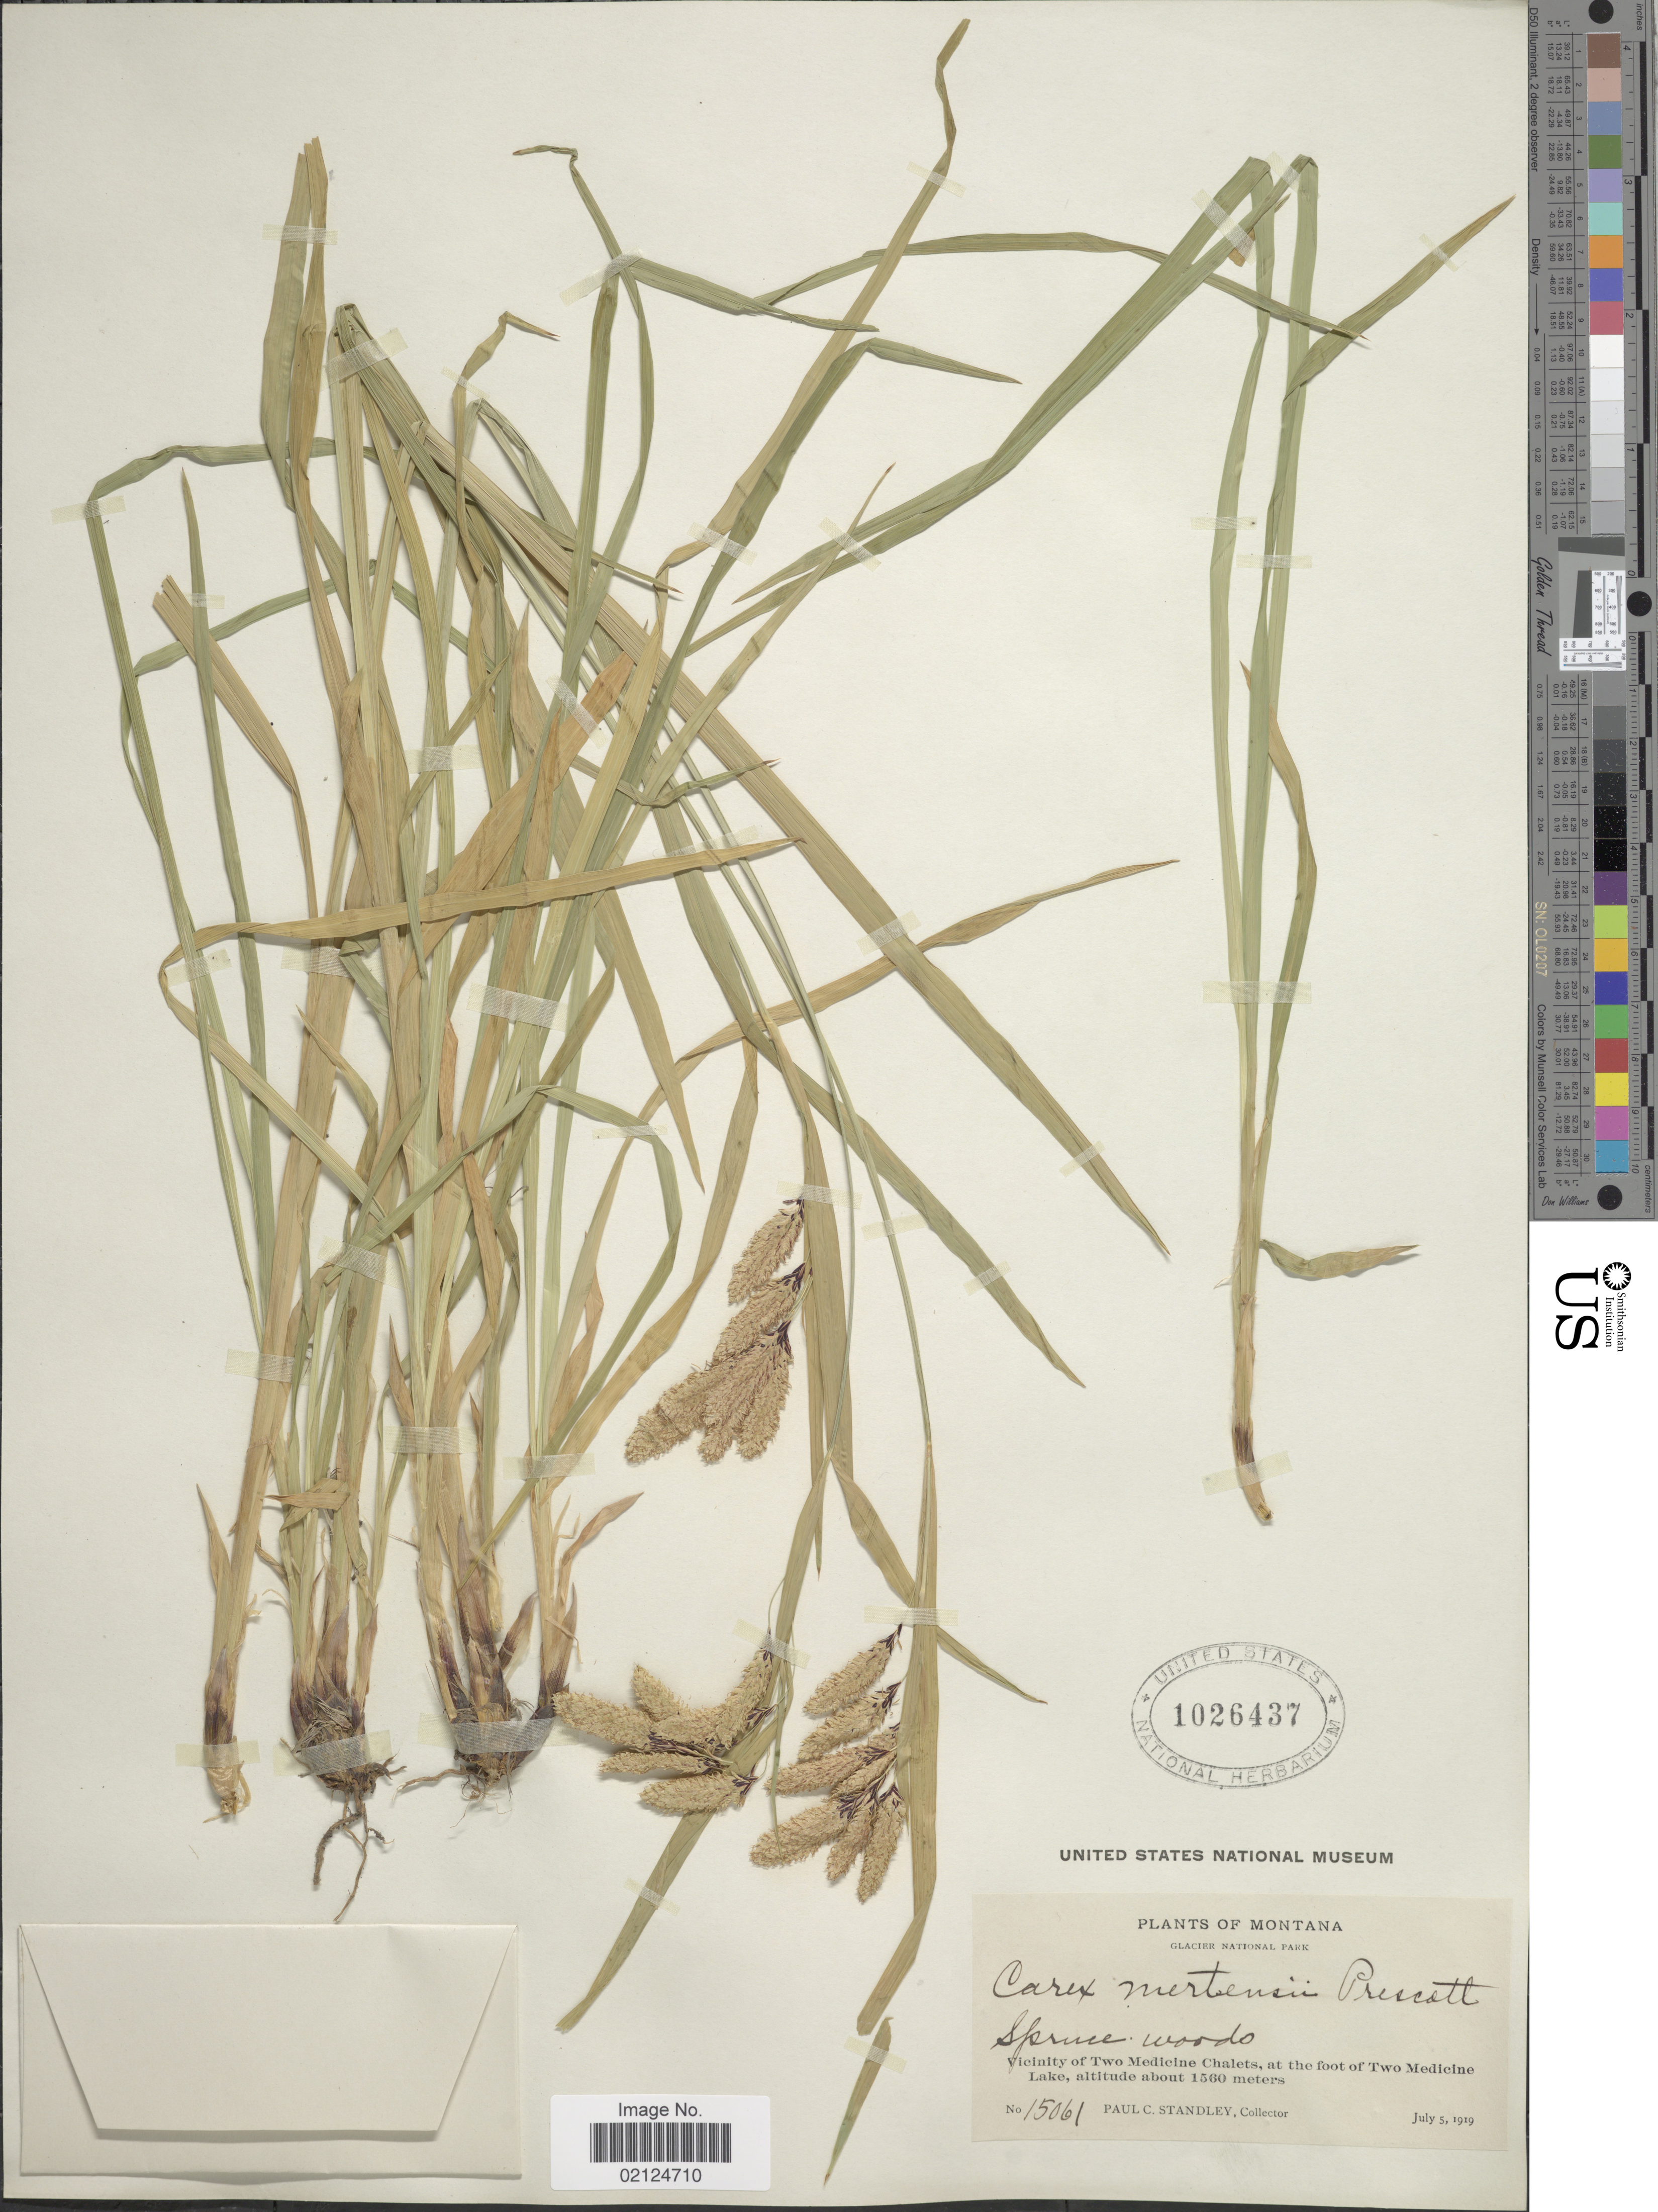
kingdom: Plantae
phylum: Tracheophyta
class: Liliopsida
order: Poales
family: Cyperaceae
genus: Carex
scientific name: Carex mertensii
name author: J.D. Prescott ex Bong.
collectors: P. C. Standley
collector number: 15061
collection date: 1919-07-05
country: United States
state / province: Montana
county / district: Glacier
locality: Glacier National Park, Vicinity of Two Medicine Chalets, at the foot of Two Medicine Lake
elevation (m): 1560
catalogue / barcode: US 1026437